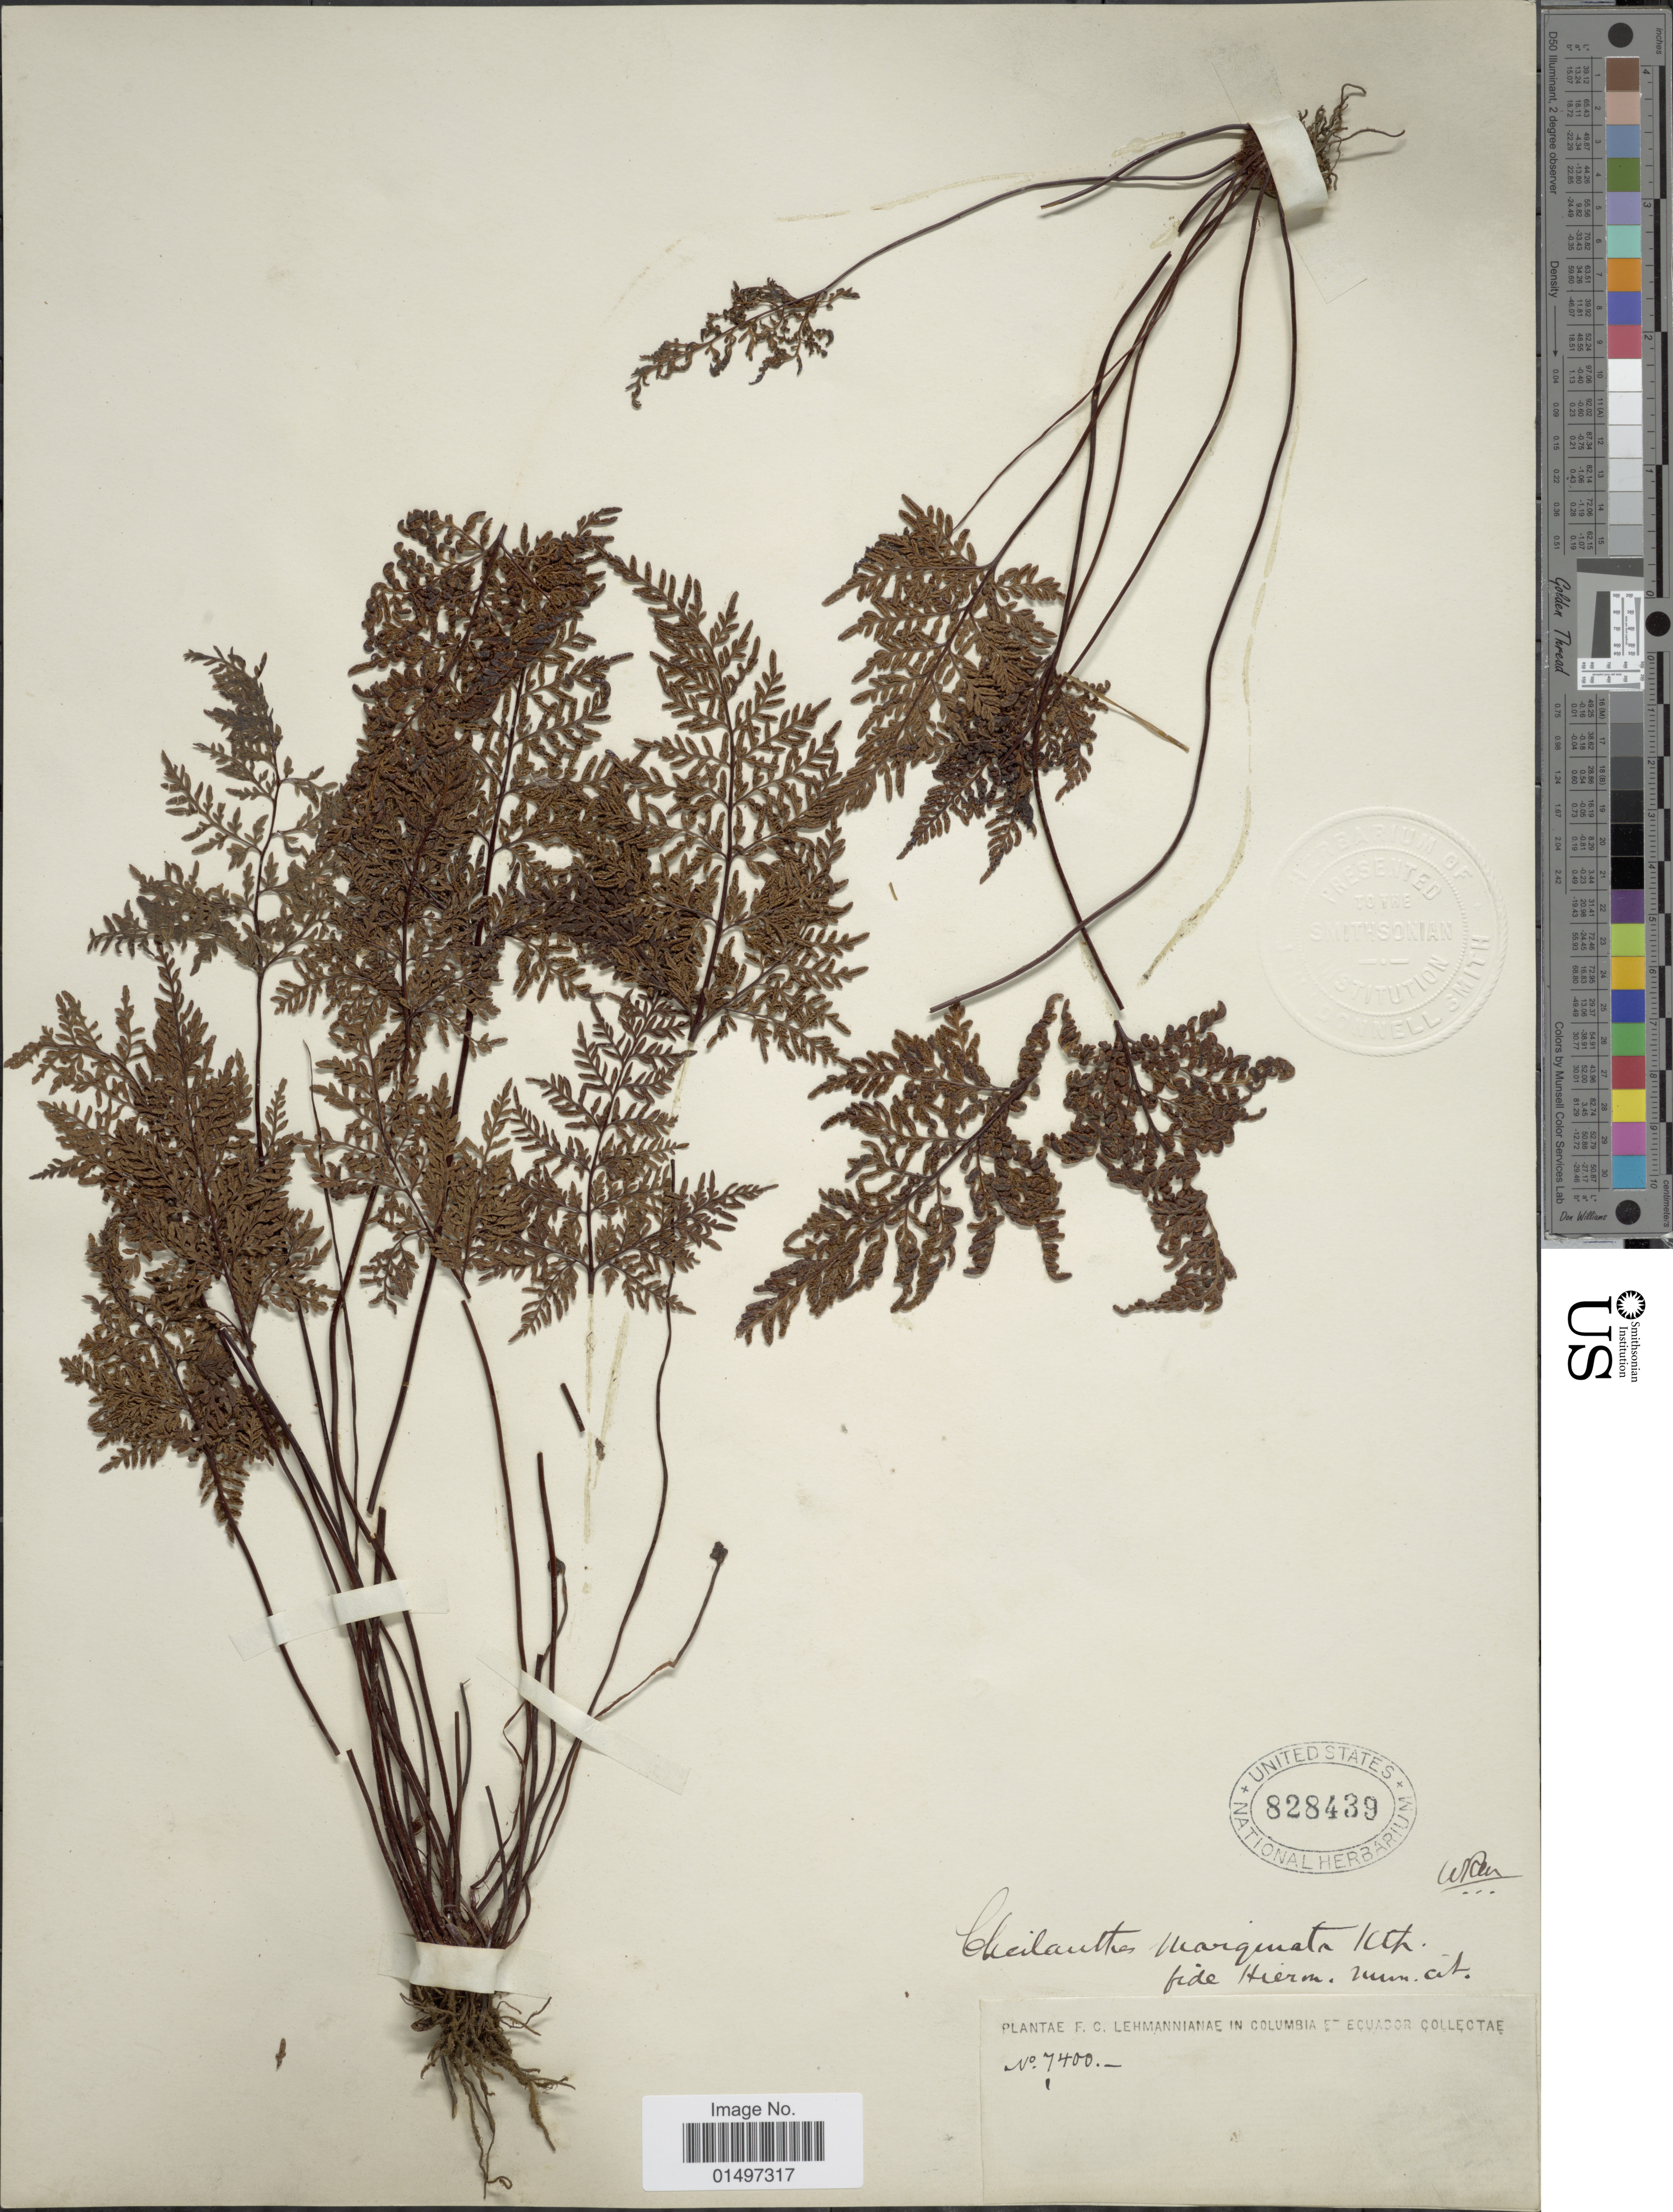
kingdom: Plantae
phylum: Tracheophyta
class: Polypodiopsida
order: Polypodiales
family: Pteridaceae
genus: Gaga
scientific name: Gaga marginata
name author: (Kunth) Fay W. Li & Windham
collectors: F. C. Lehmann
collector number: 7400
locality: In Columbia et Ecuador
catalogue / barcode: US 828439